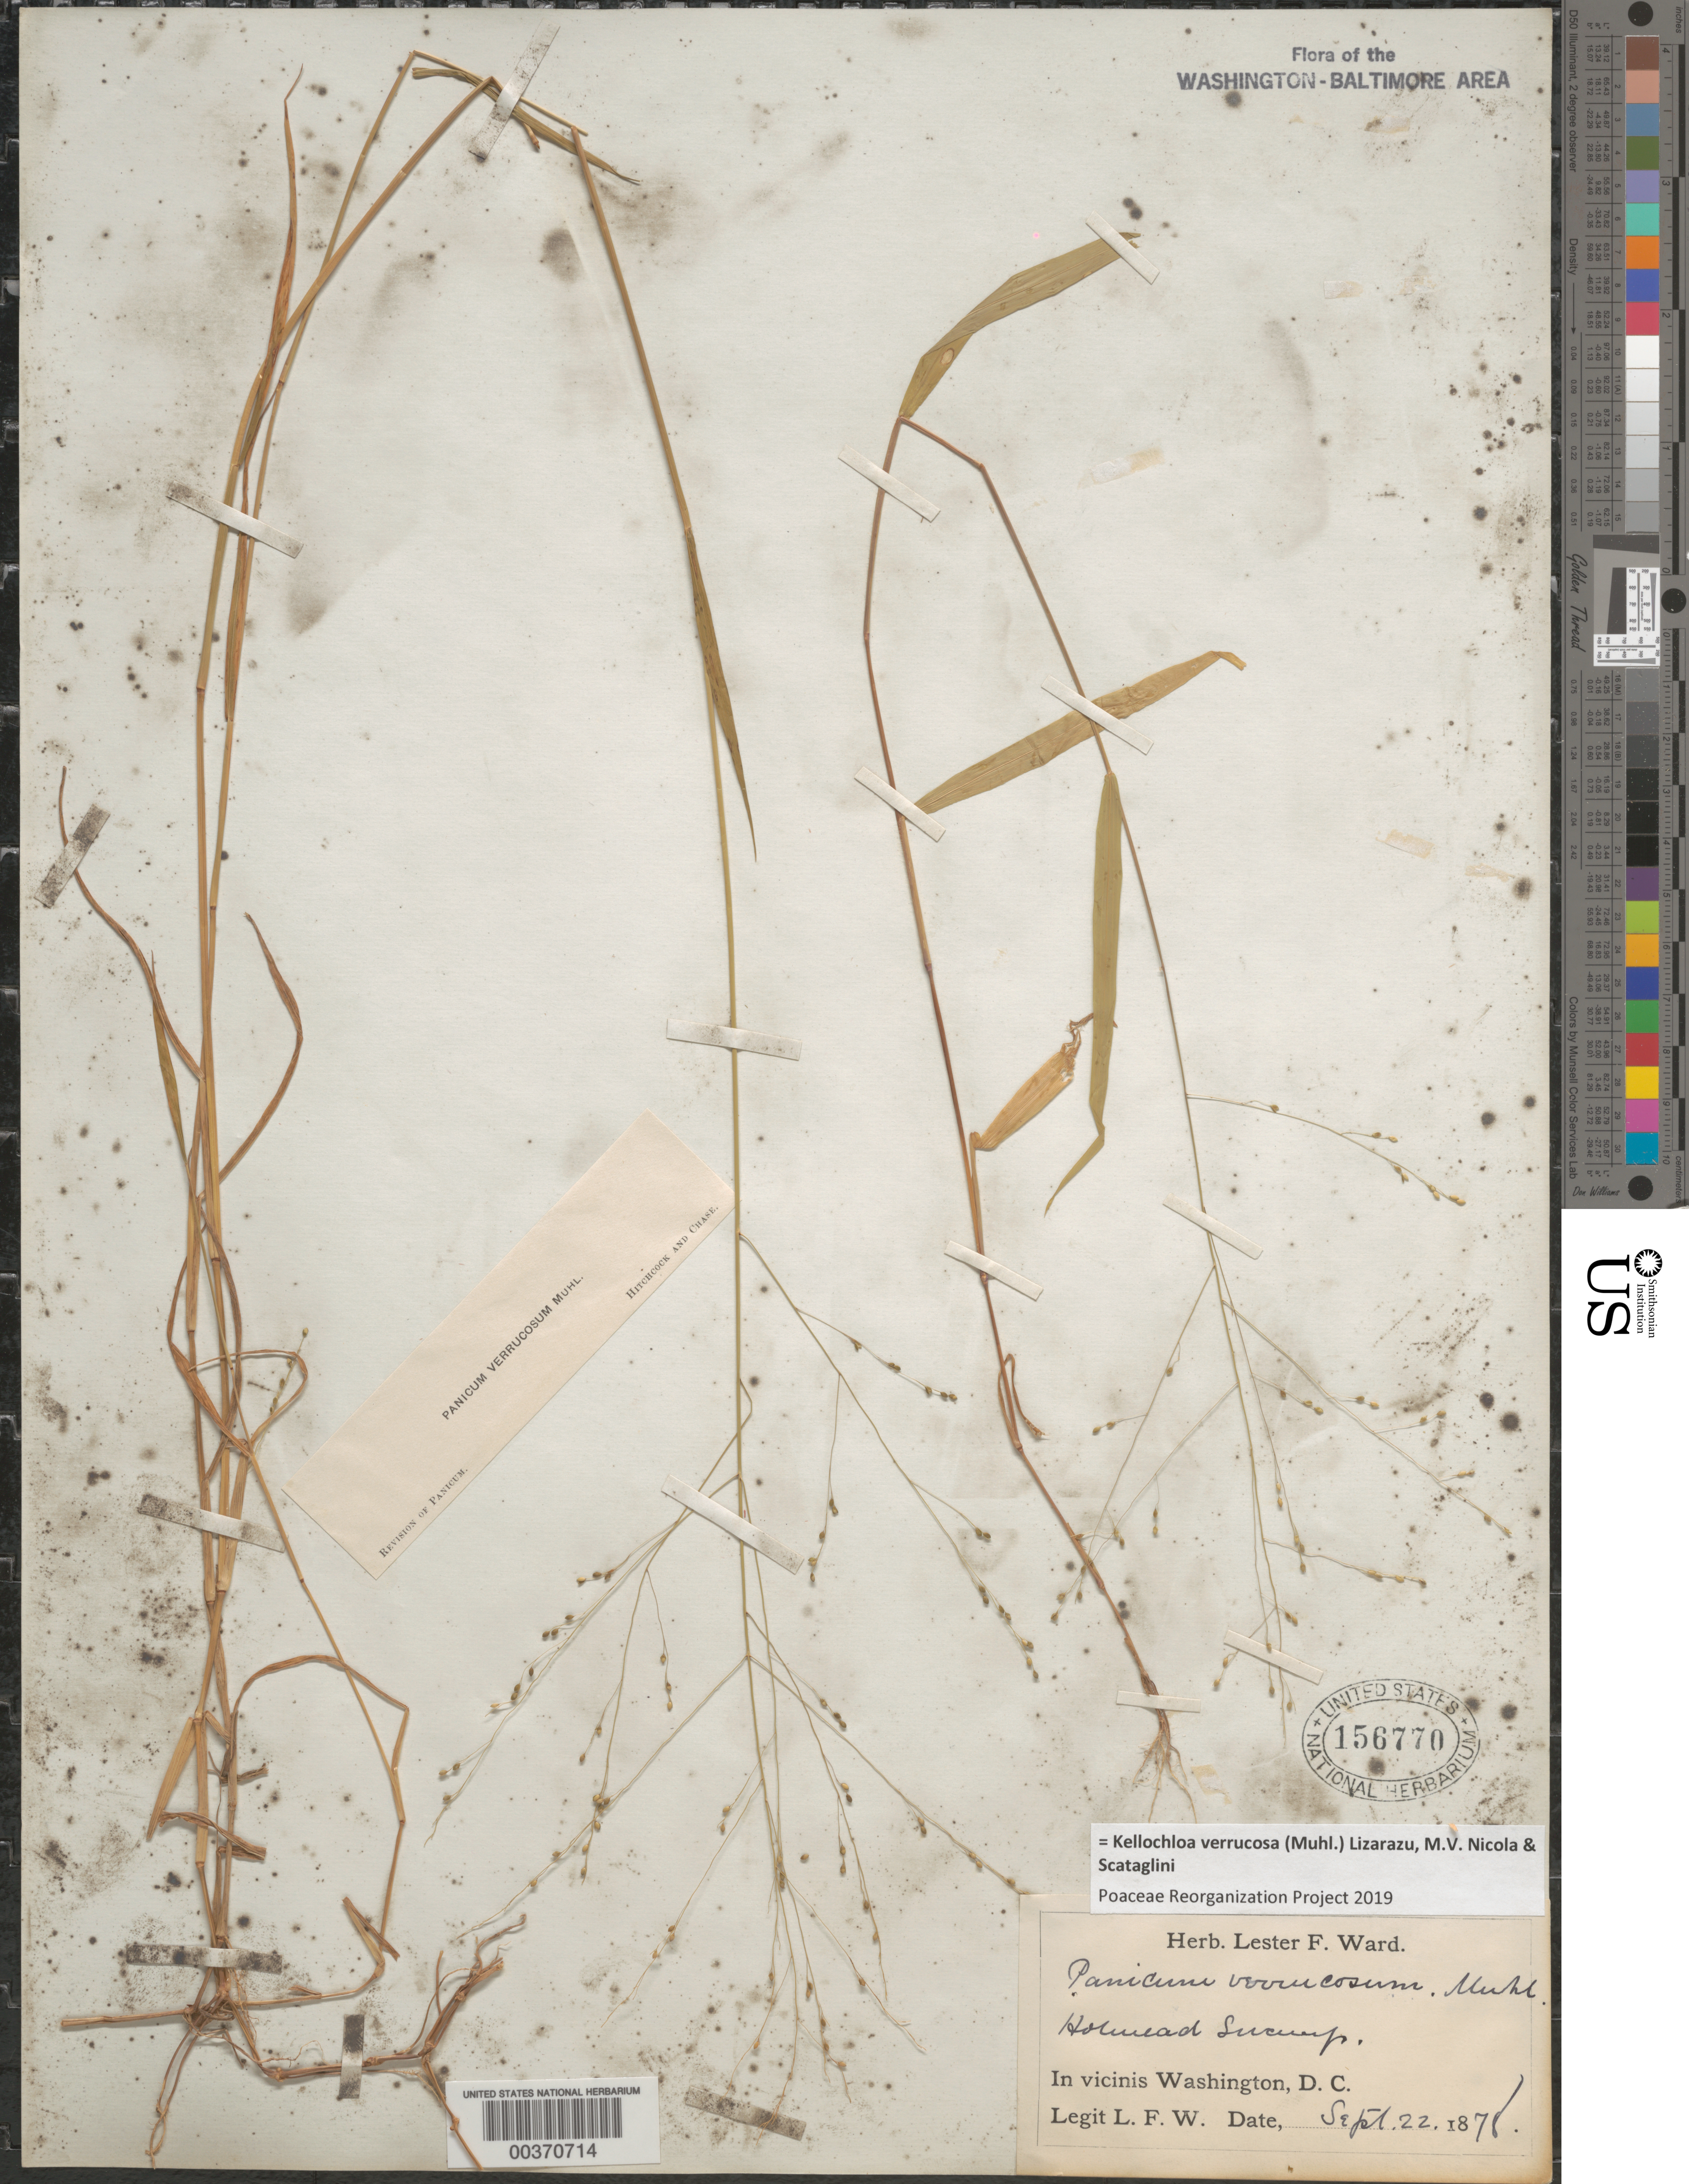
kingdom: Plantae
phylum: Tracheophyta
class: Liliopsida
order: Poales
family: Poaceae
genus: Panicum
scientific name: Panicum verrucosum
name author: Muhl.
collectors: L. F. Ward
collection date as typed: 22 Sep 1878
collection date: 1878-09-22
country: United States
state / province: District of Columbia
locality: Holmead Swamp Rock Creek Park and Vicinity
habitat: Swamp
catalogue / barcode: US 156770